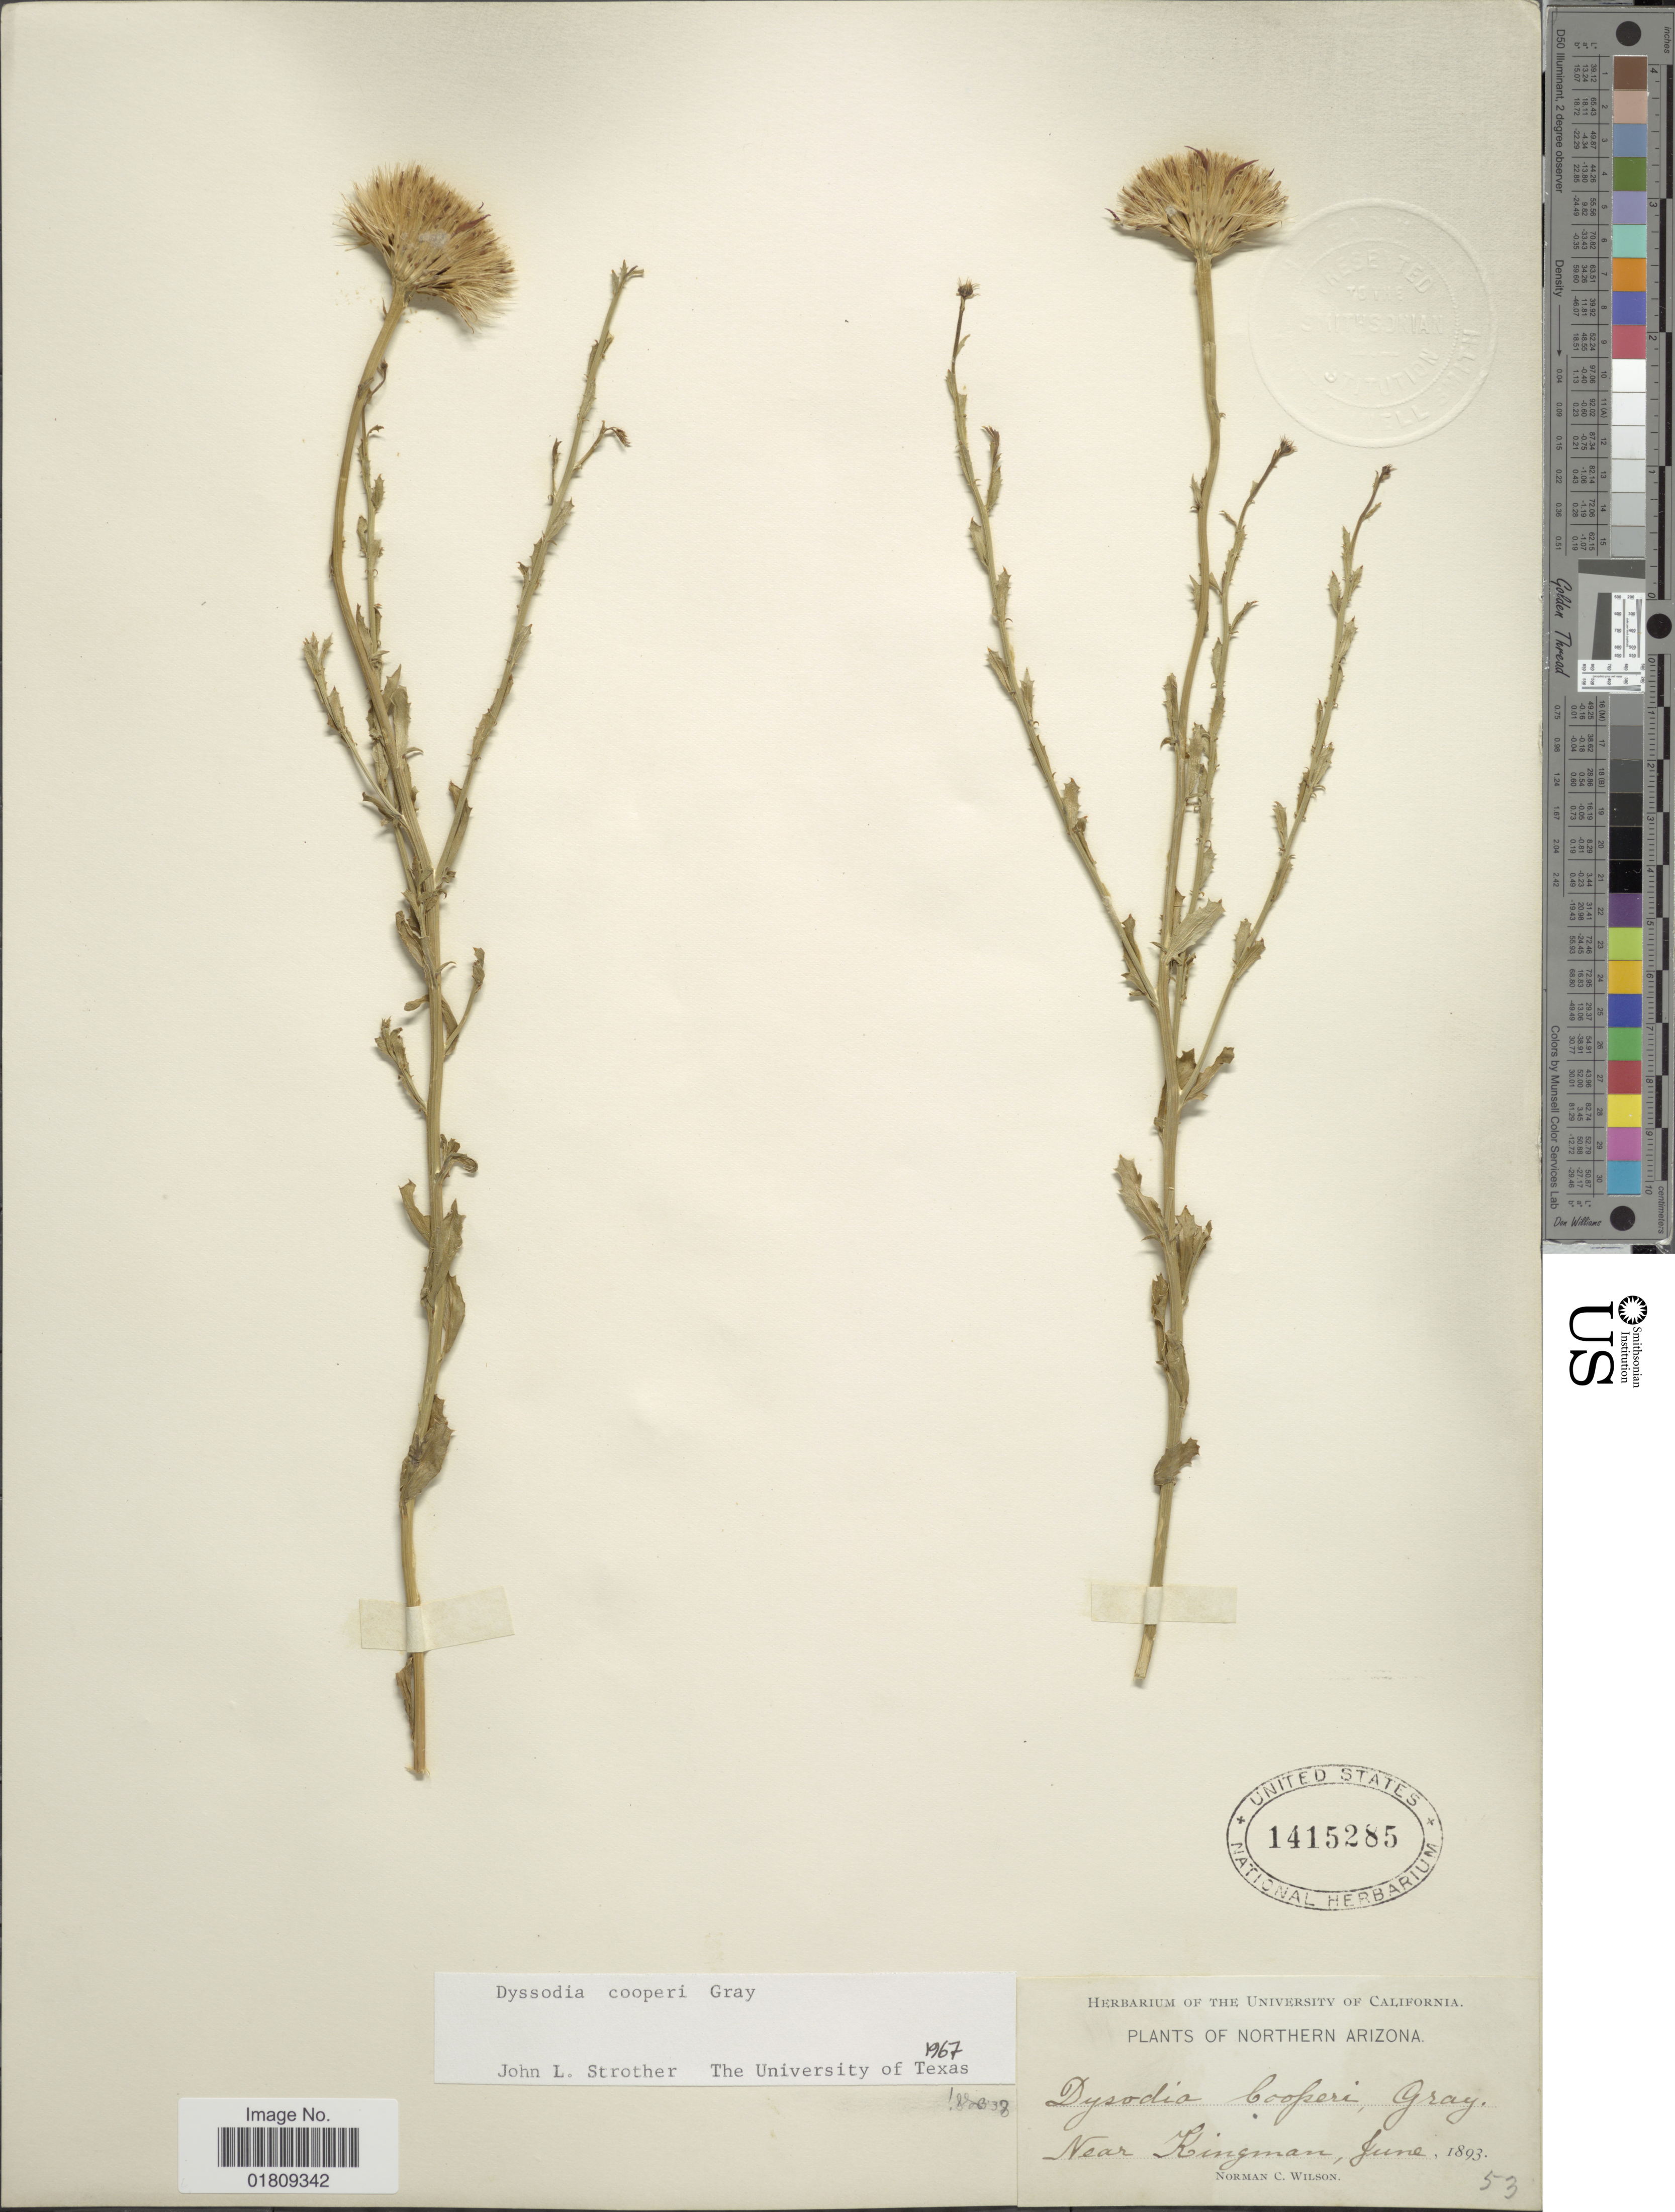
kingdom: Plantae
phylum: Tracheophyta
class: Magnoliopsida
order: Asterales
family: Asteraceae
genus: Dyssodia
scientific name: Dyssodia cooperi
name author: A. Gray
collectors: N. C. Wilson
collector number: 53?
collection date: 1893-06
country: United States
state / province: Arizona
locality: Northern Arizona, near Kingman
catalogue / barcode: US 1415285